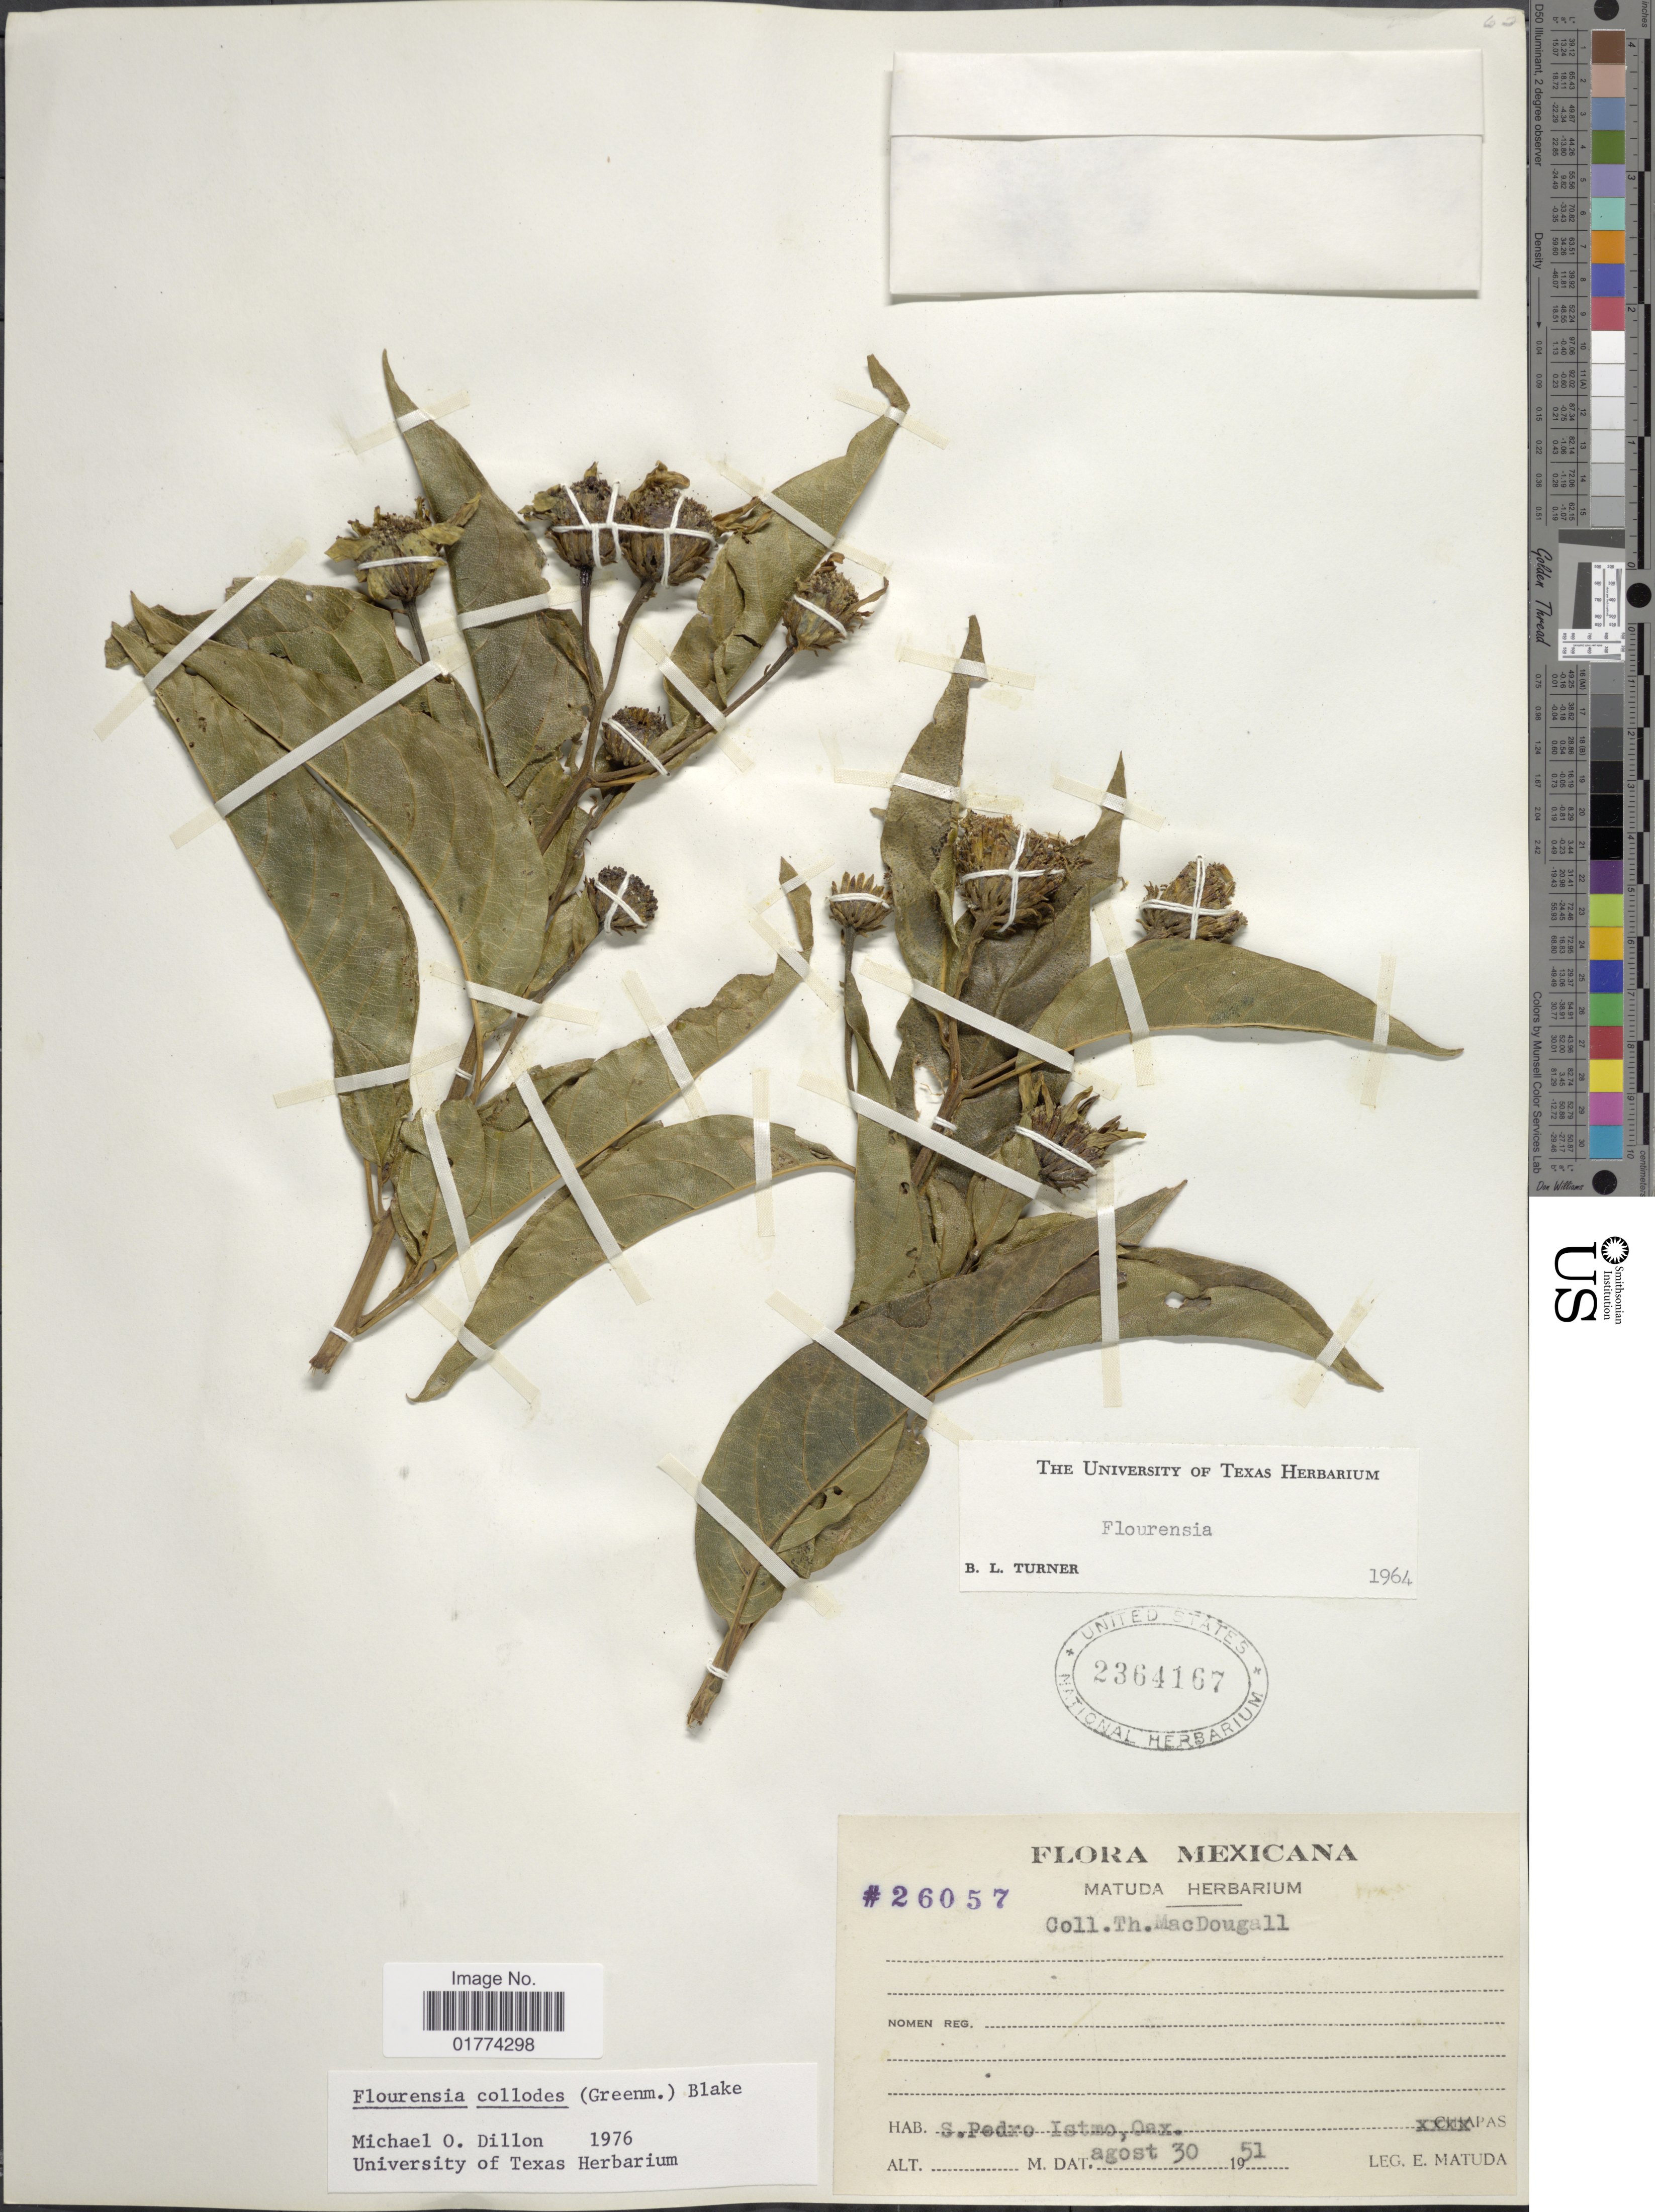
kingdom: Plantae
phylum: Tracheophyta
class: Magnoliopsida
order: Asterales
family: Asteraceae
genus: Flourensia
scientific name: Flourensia collodes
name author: (Greenm.) S.F. Blake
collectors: E. Matuda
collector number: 26057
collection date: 1951-08-30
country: Mexico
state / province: Oaxaca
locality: S. Pedro, Istmo.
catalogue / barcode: US 2364167